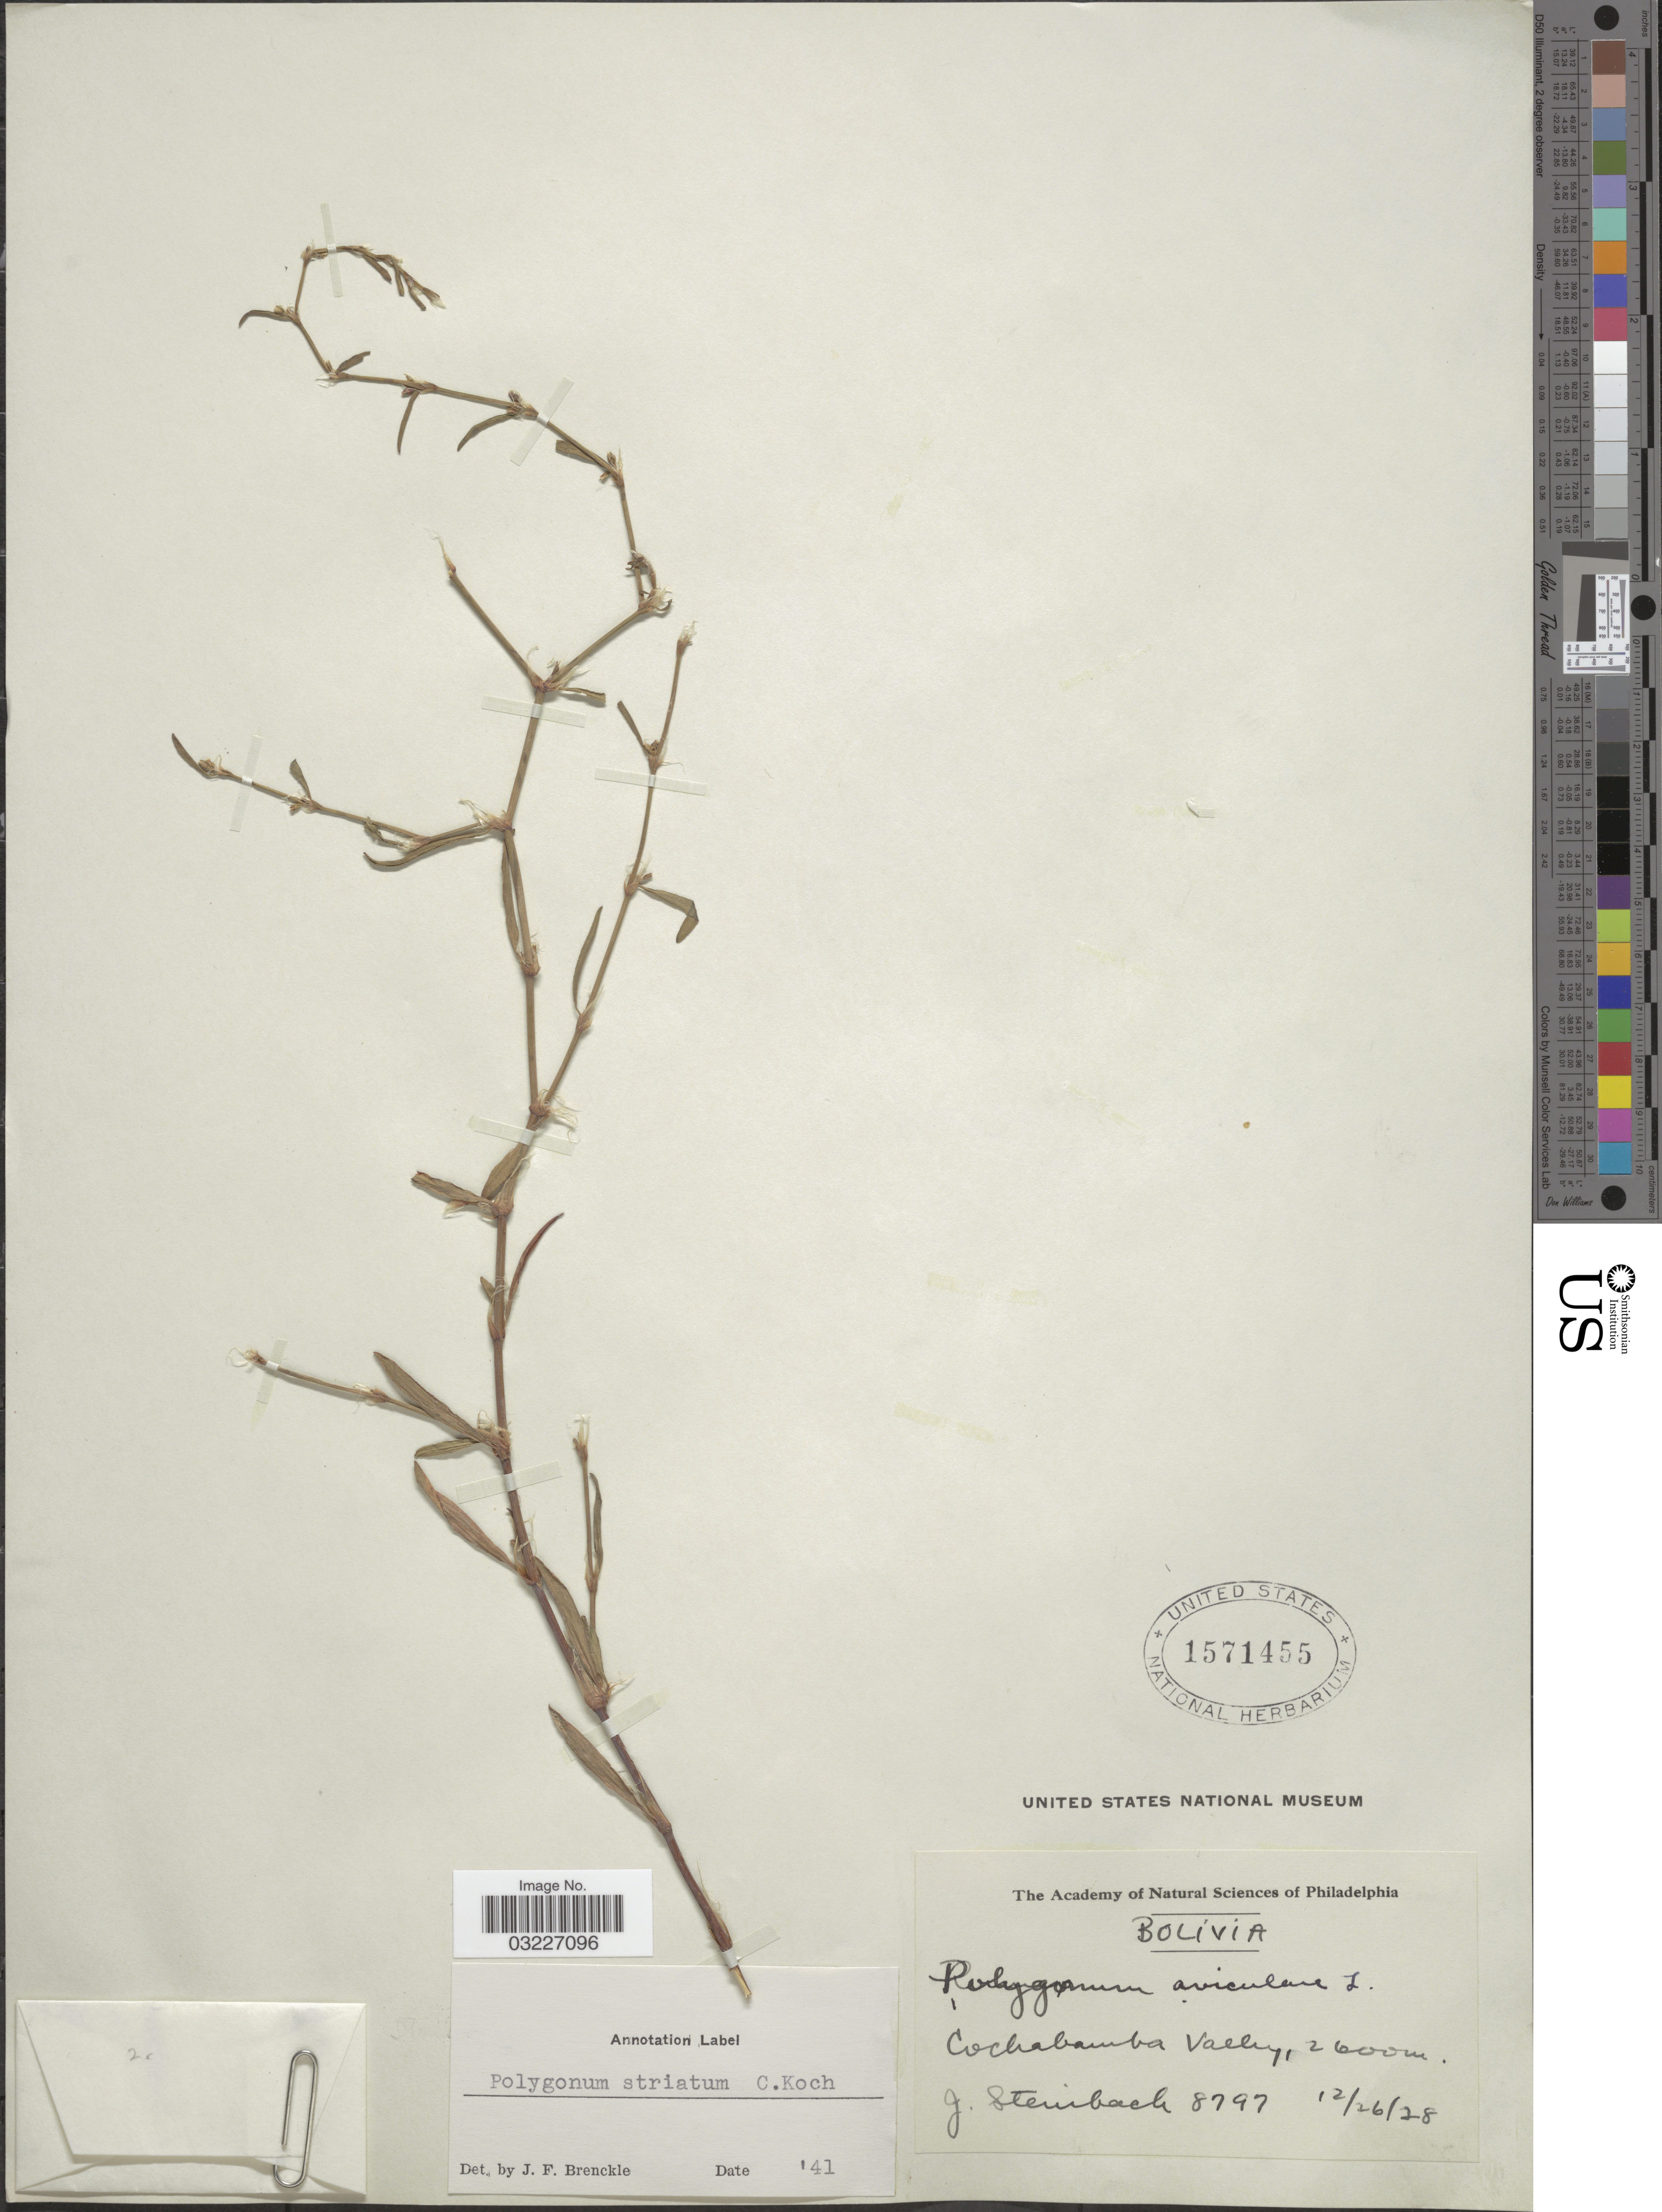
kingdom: Plantae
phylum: Tracheophyta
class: Magnoliopsida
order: Caryophyllales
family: Polygonaceae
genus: Polygonum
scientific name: Polygonum striatum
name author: K. Koch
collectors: J. Steinbach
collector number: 8797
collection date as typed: Transcribed d/m/y: 26/12/28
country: Bolivia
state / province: Cochabamba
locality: Cochabamba Valley.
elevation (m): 2600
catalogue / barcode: US 1571455